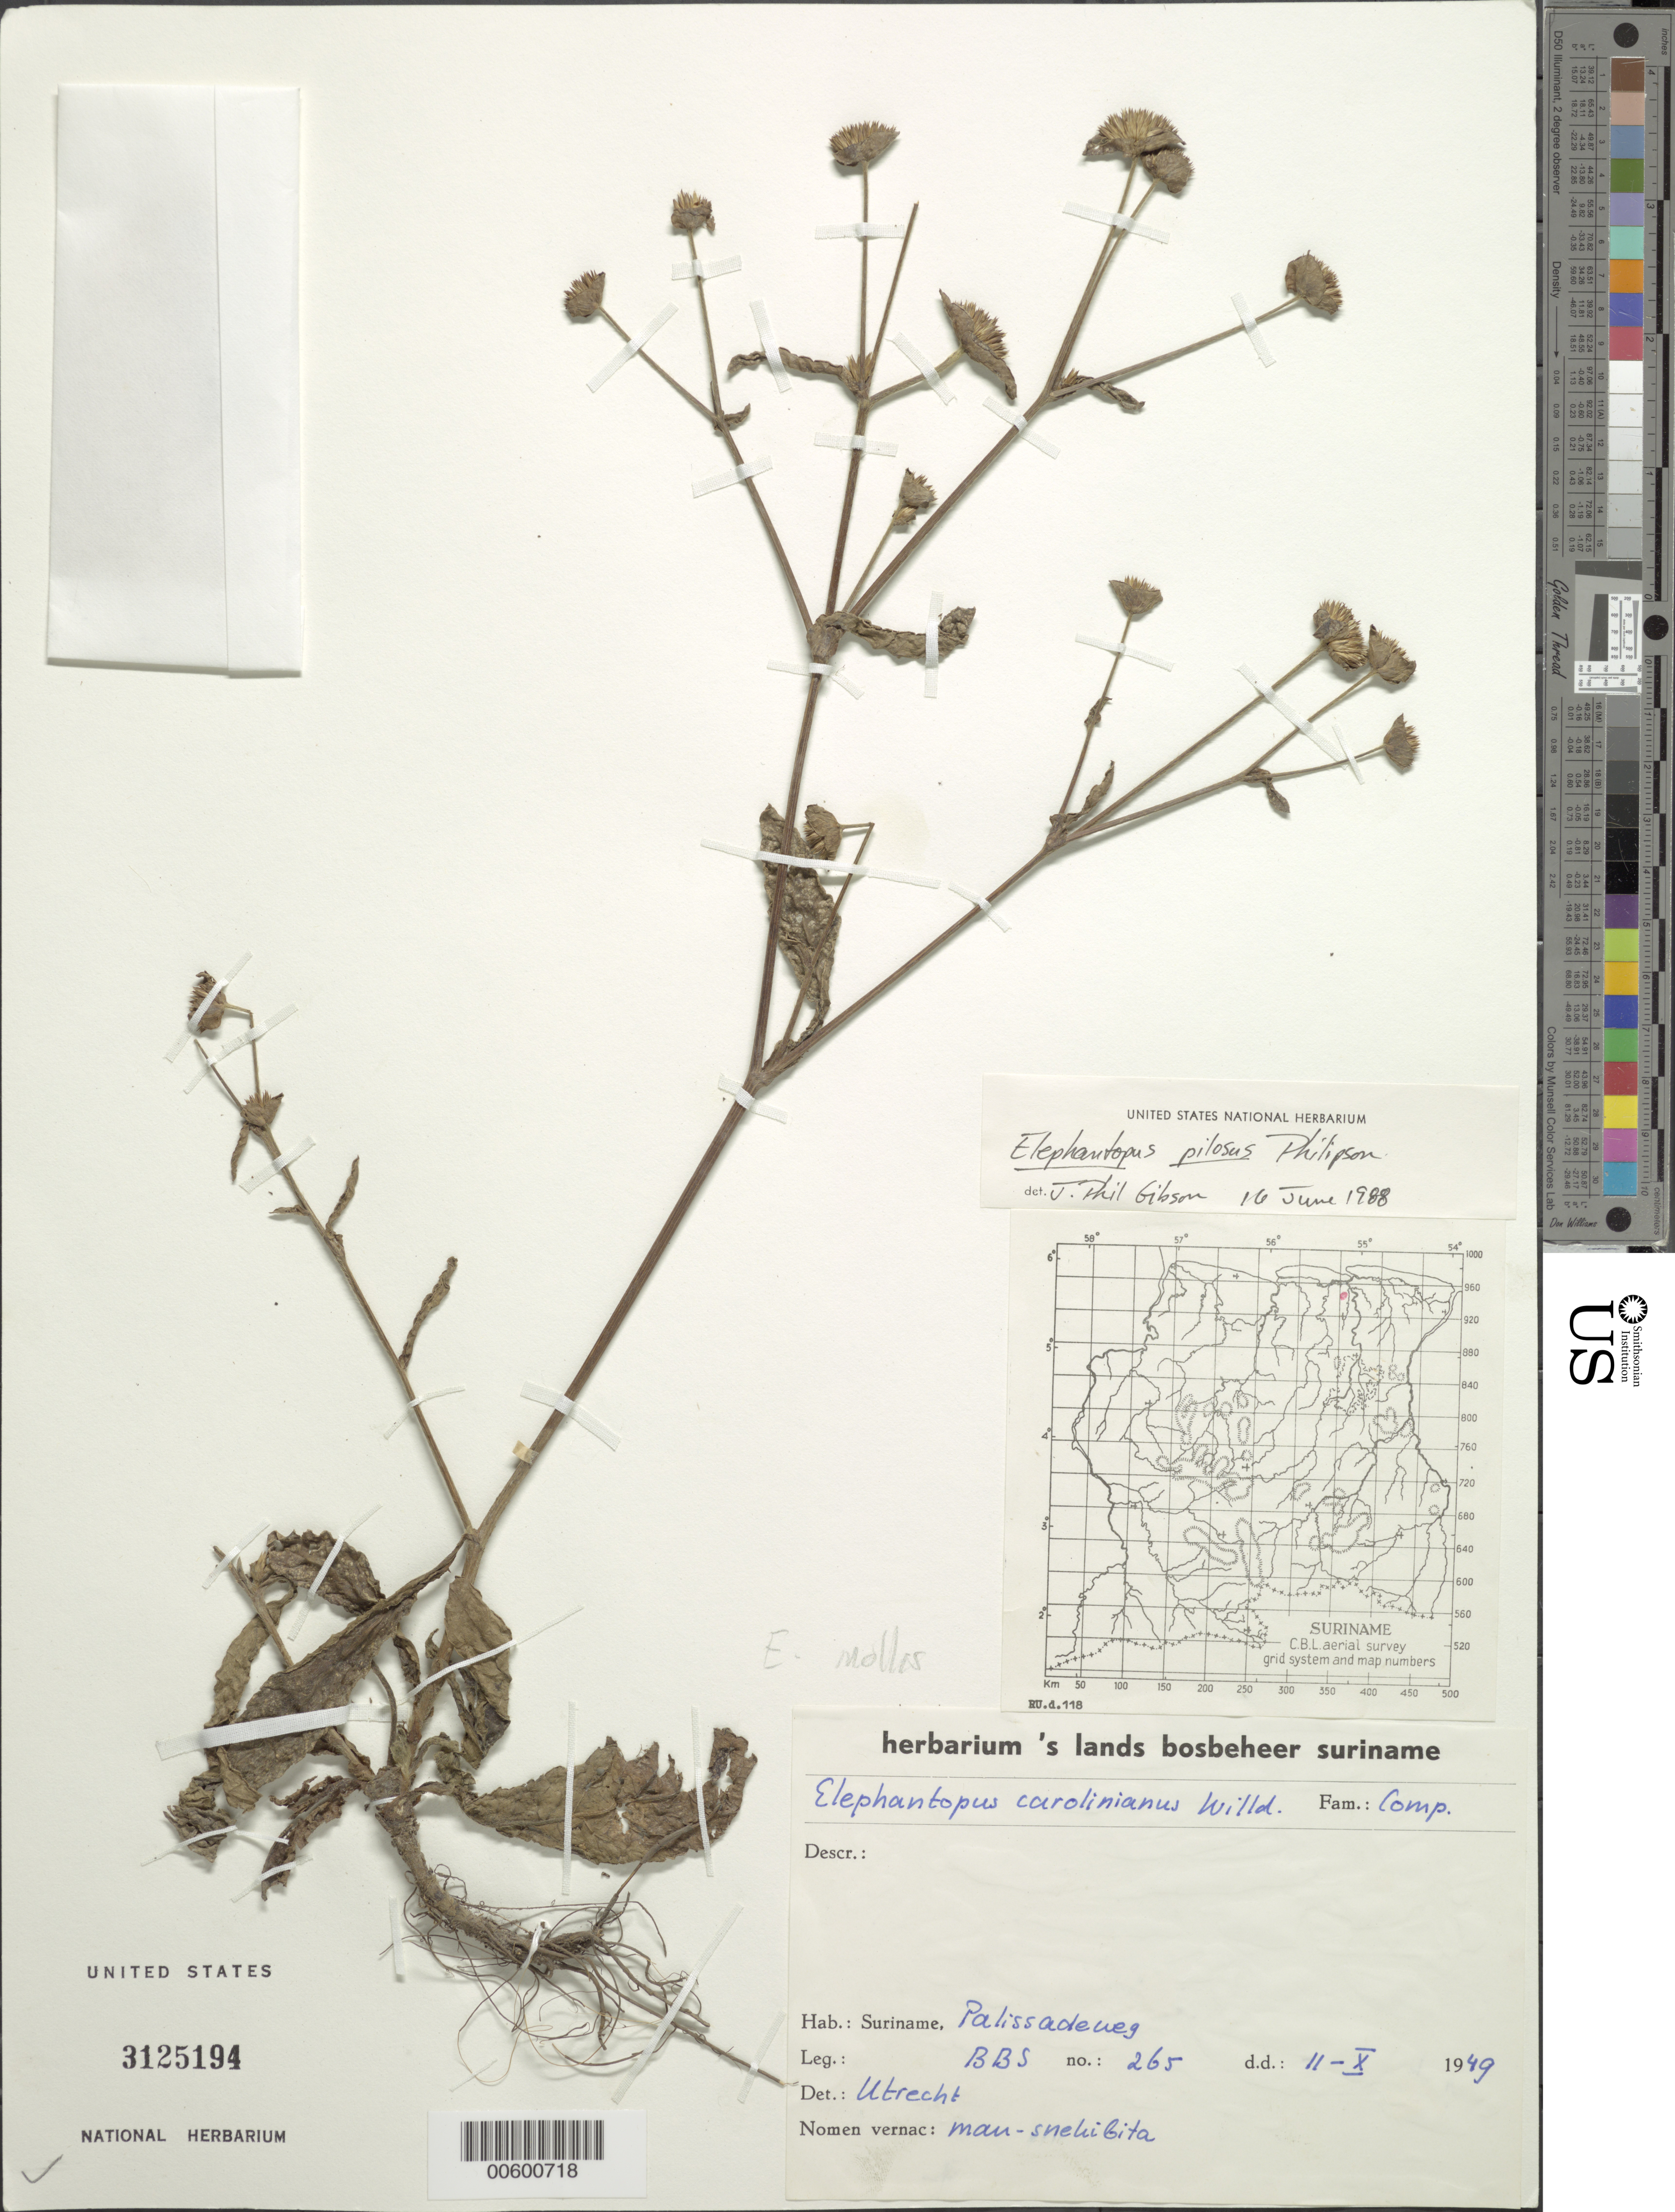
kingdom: Plantae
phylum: Tracheophyta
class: Magnoliopsida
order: Asterales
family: Asteraceae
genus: Elephantopus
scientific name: Elephantopus mollis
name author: Kunth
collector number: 265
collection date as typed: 11-Oct-49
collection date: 1949-10-11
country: Suriname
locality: Palisadeweg, Paramaribo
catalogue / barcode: US 3125194